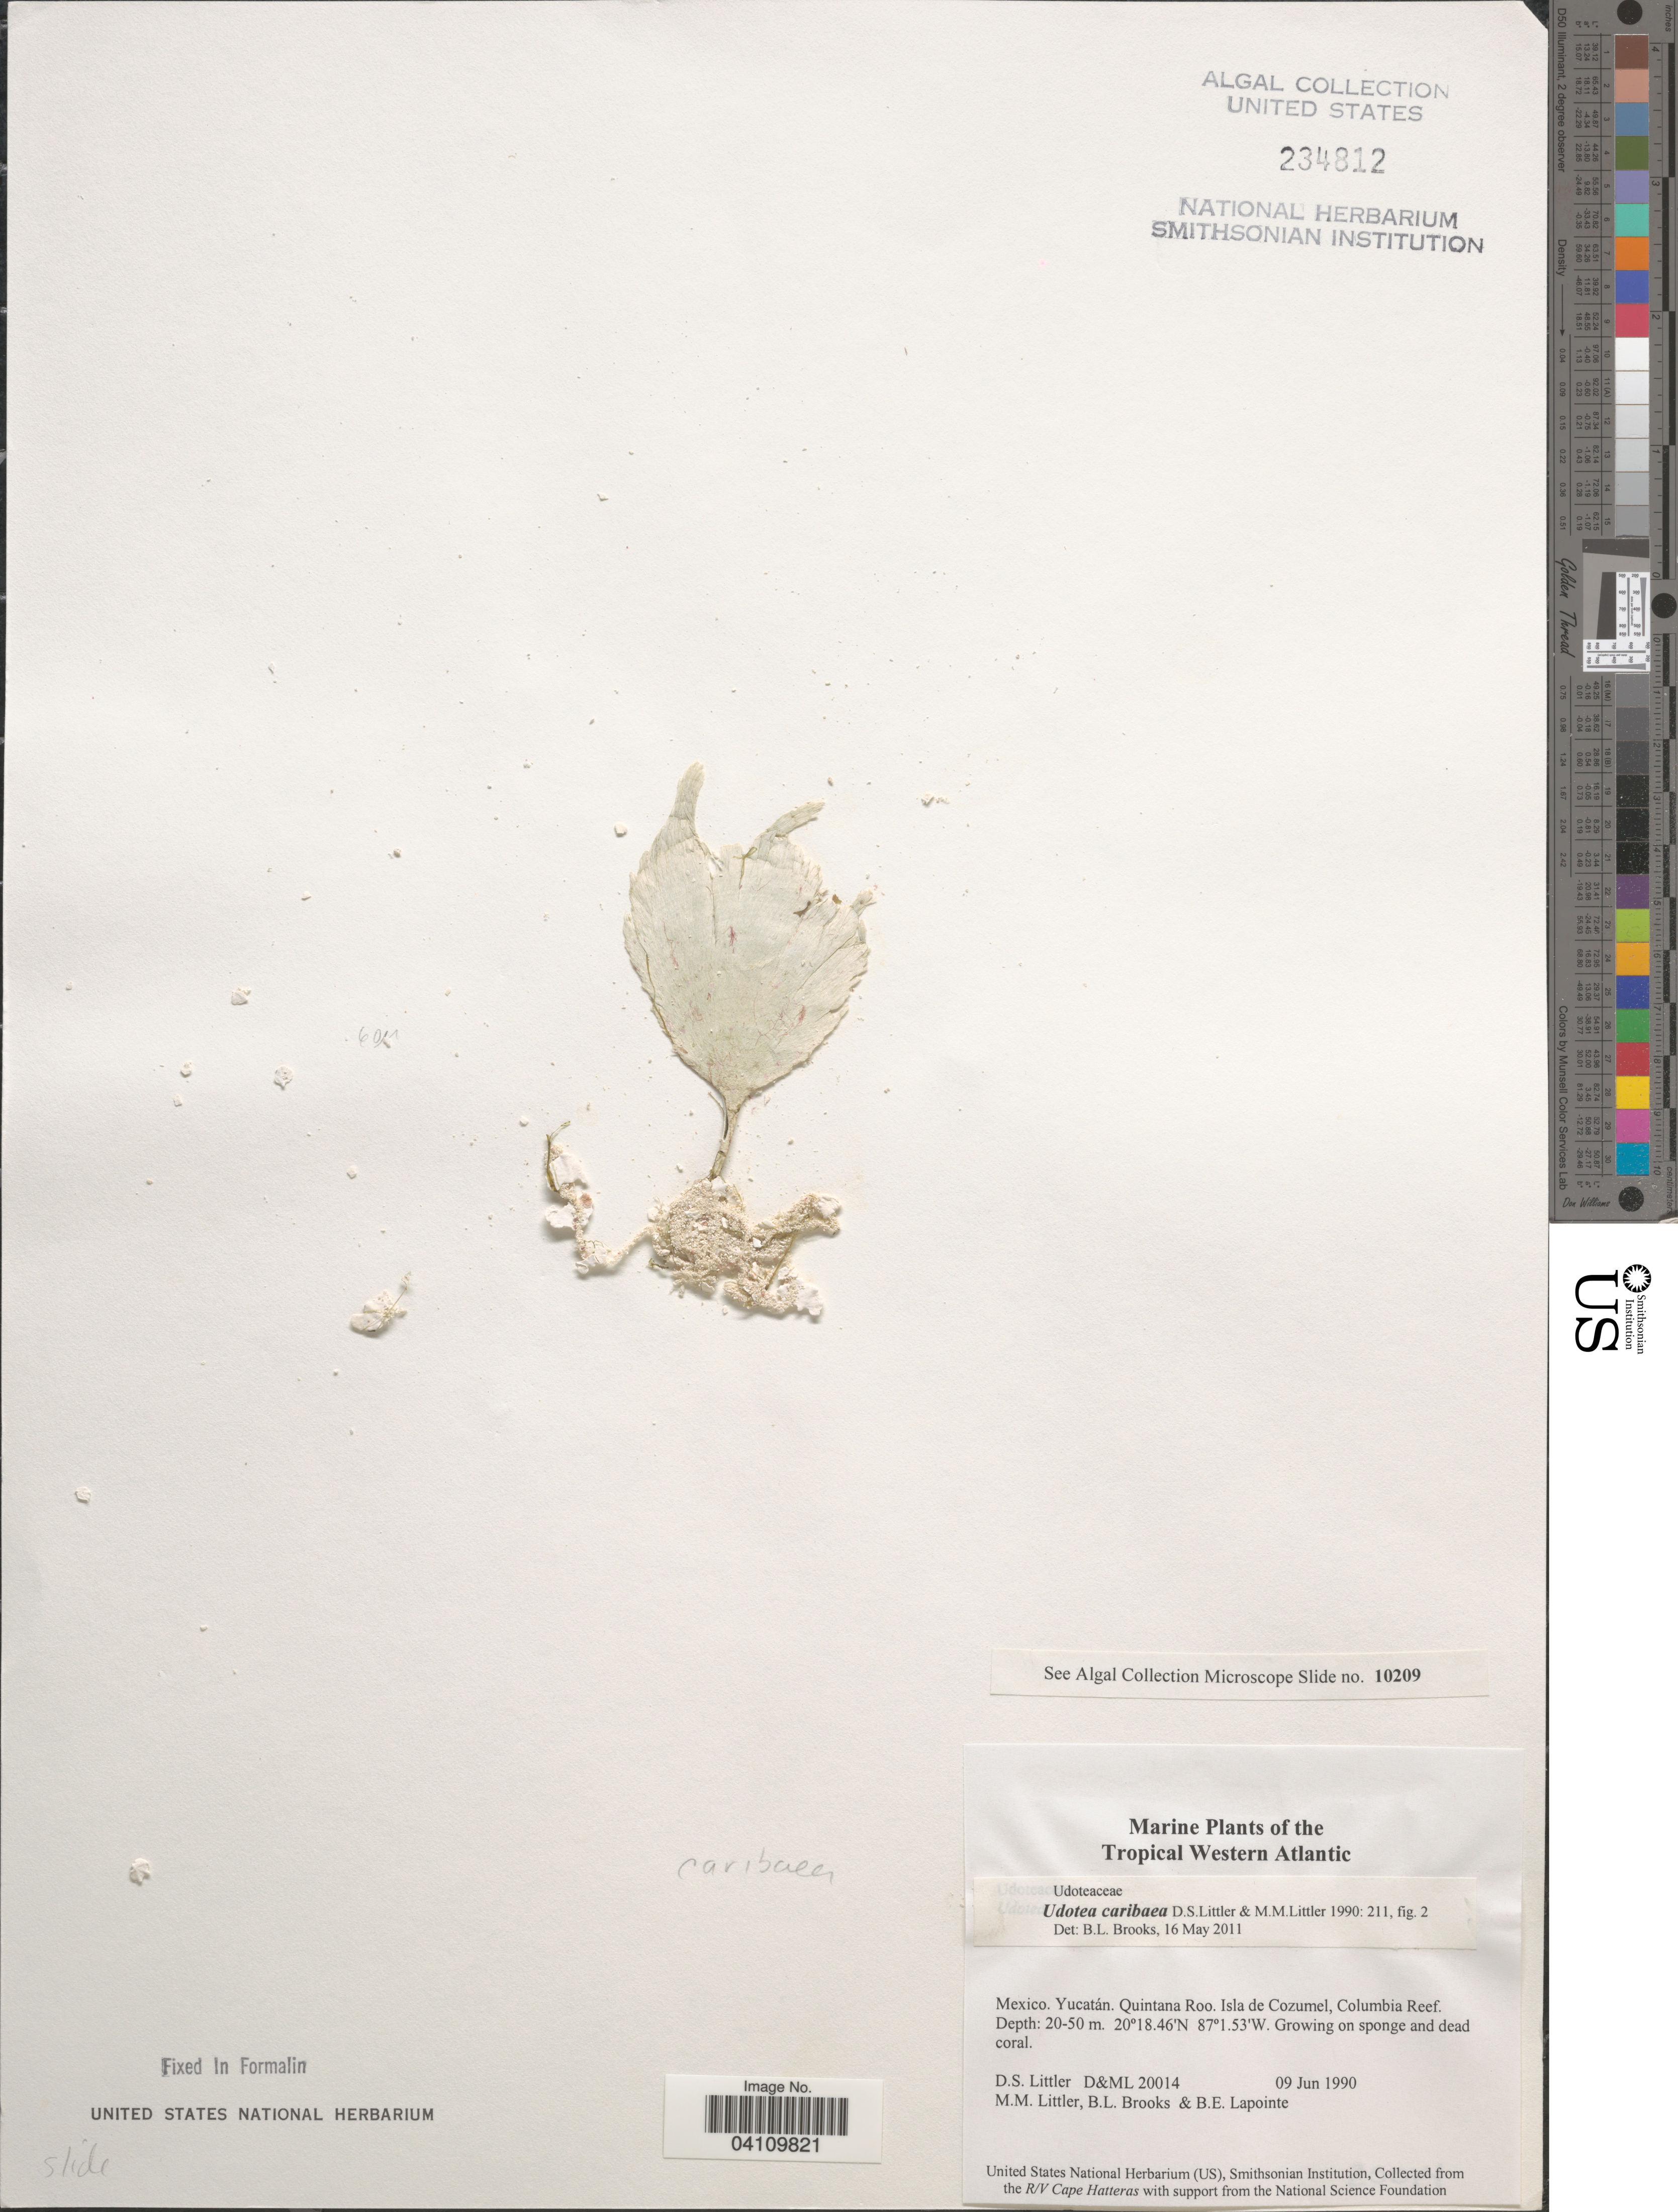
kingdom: Plantae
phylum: Chlorophyta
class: Ulvophyceae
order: Bryopsidales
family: Udoteaceae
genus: Udotea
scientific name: Udotea caribaea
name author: D.S. Littler & Littler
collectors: D. S. Littler, B. Brooks & B. Lapointe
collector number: D&ML 20014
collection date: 1990-06-09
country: Mexico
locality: Tropical Western Atlantic. Yucatán. Quintana Roo. Isla de Cozumel, Columbia Reef.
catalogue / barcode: US 234812